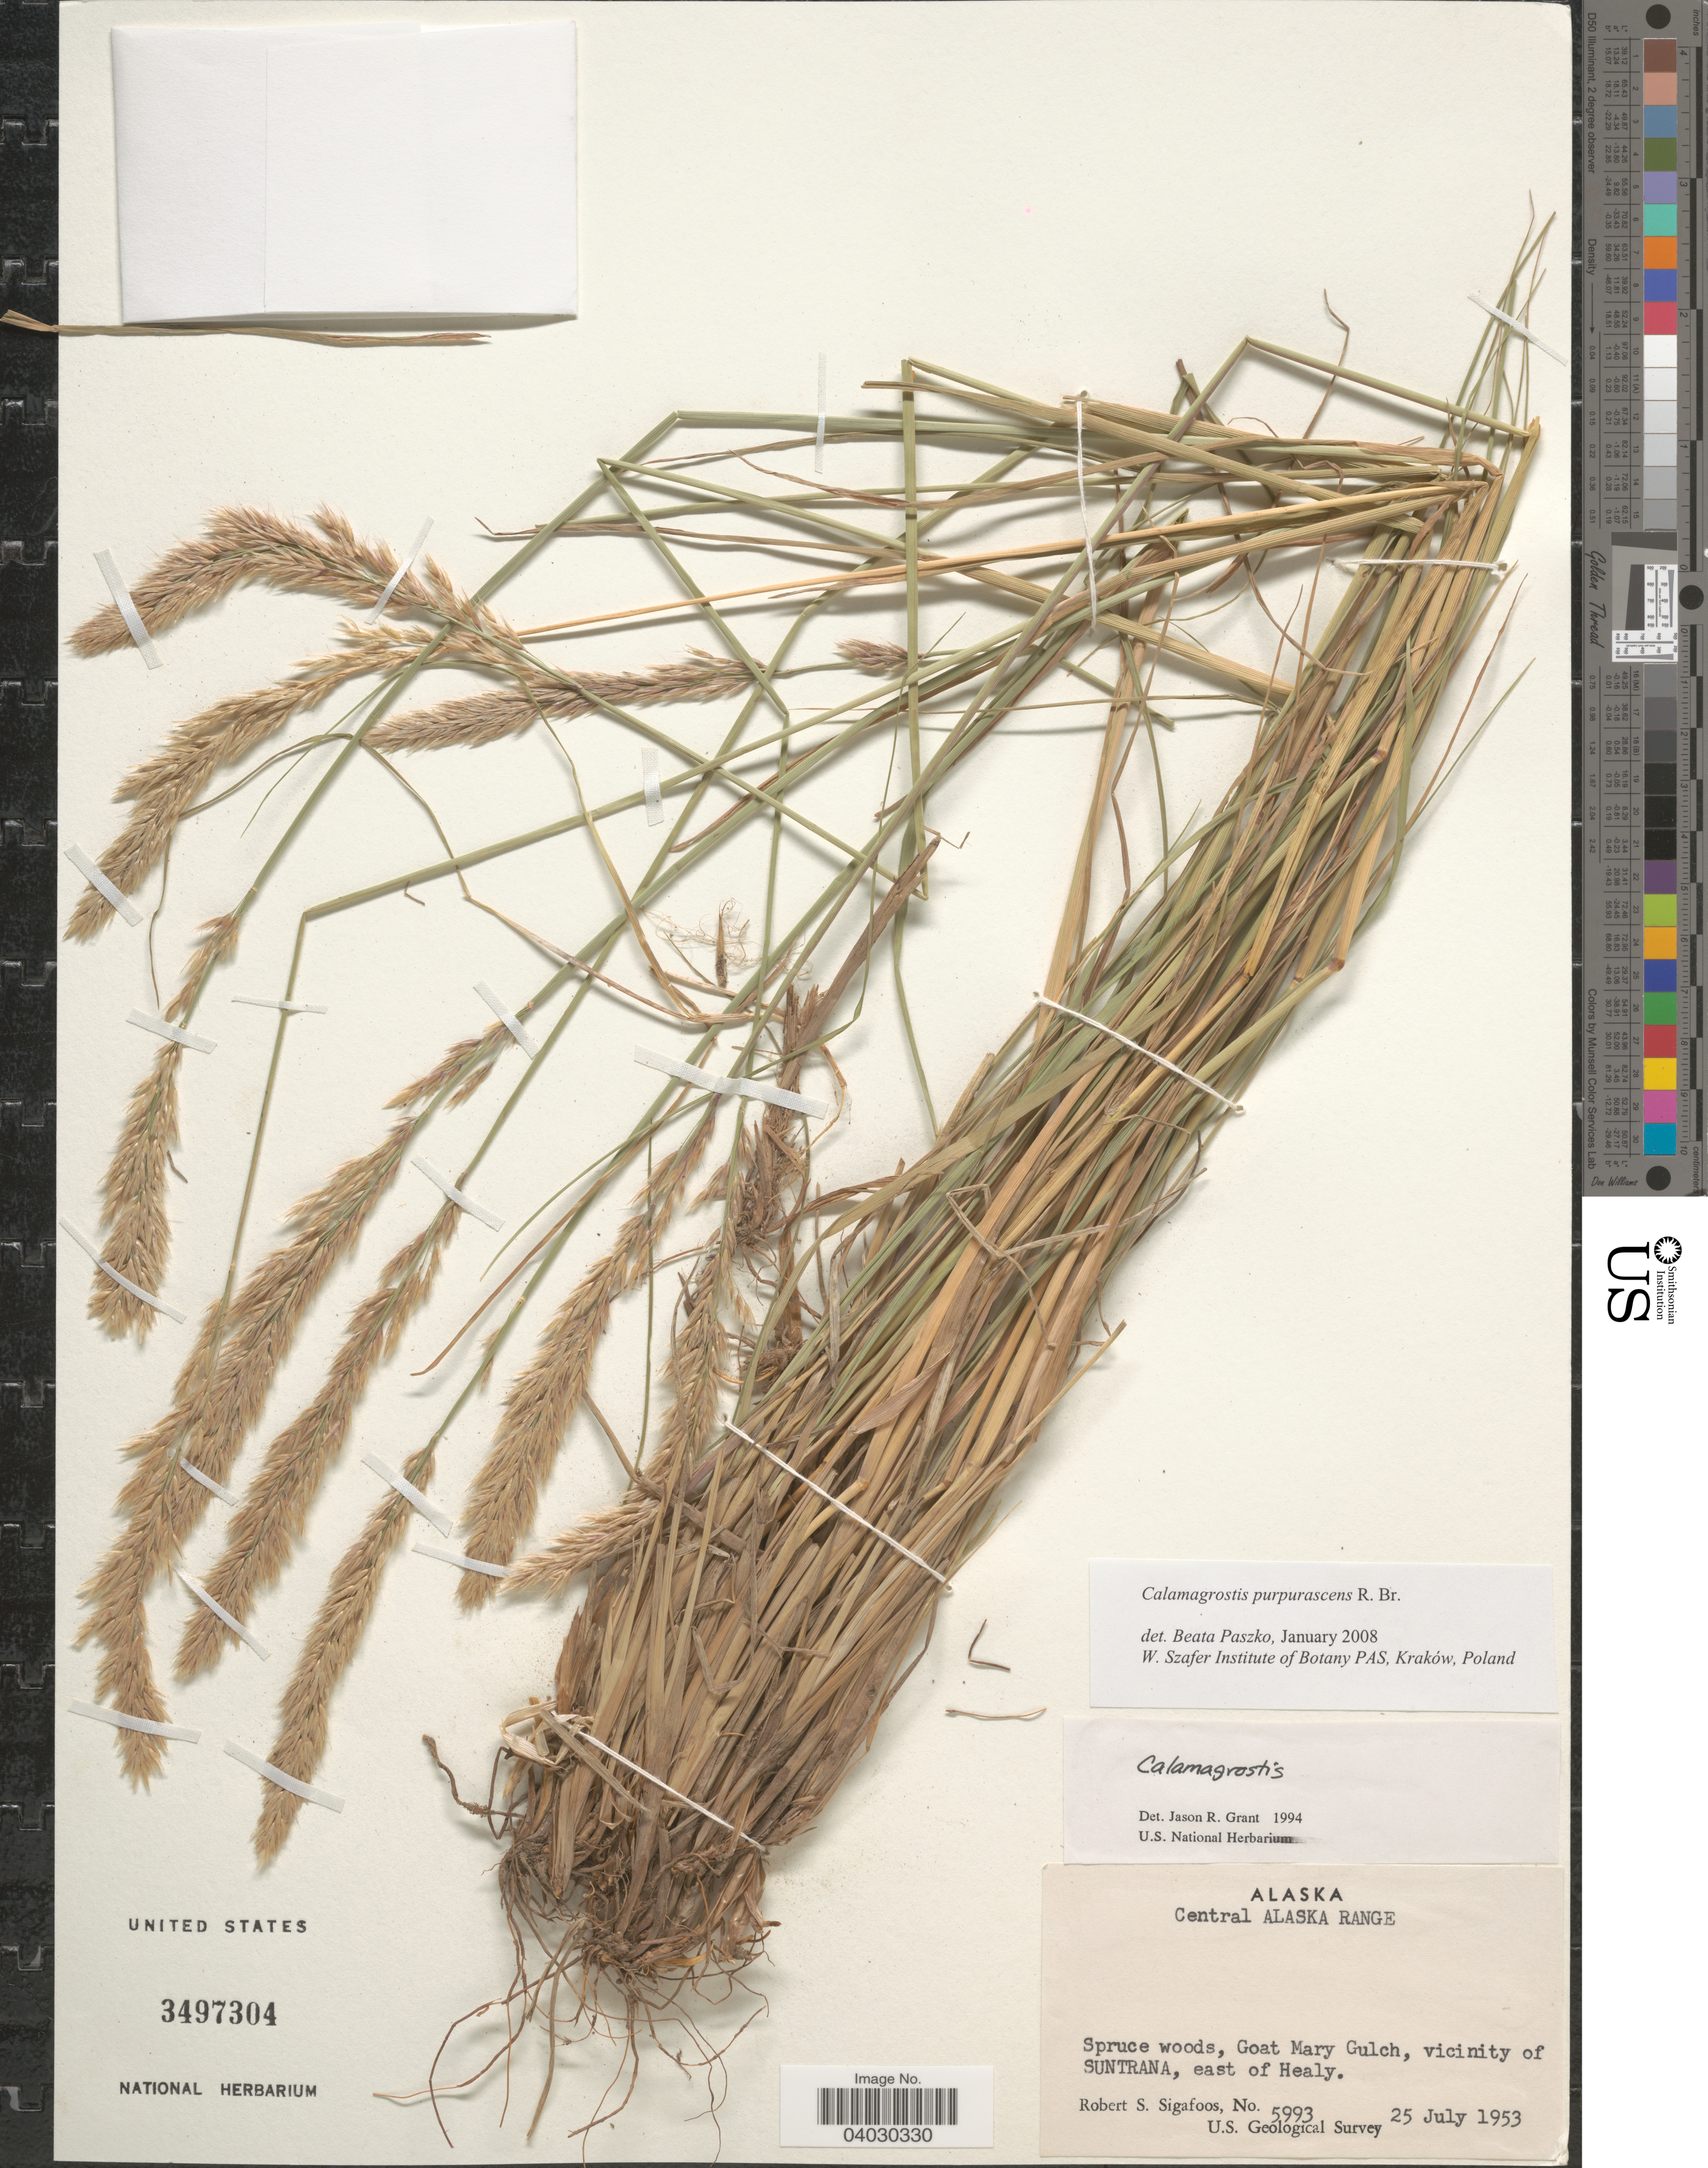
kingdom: Plantae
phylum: Tracheophyta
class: Liliopsida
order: Poales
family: Poaceae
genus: Calamagrostis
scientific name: Calamagrostis purpurascens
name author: R. Br.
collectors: R. Sigafoos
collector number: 5993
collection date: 1953-07-25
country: United States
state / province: Alaska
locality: Central Alaska Range. Goat Mary Gulch, vicinity of Suntrana, east of Healy.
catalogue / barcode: US 3497304